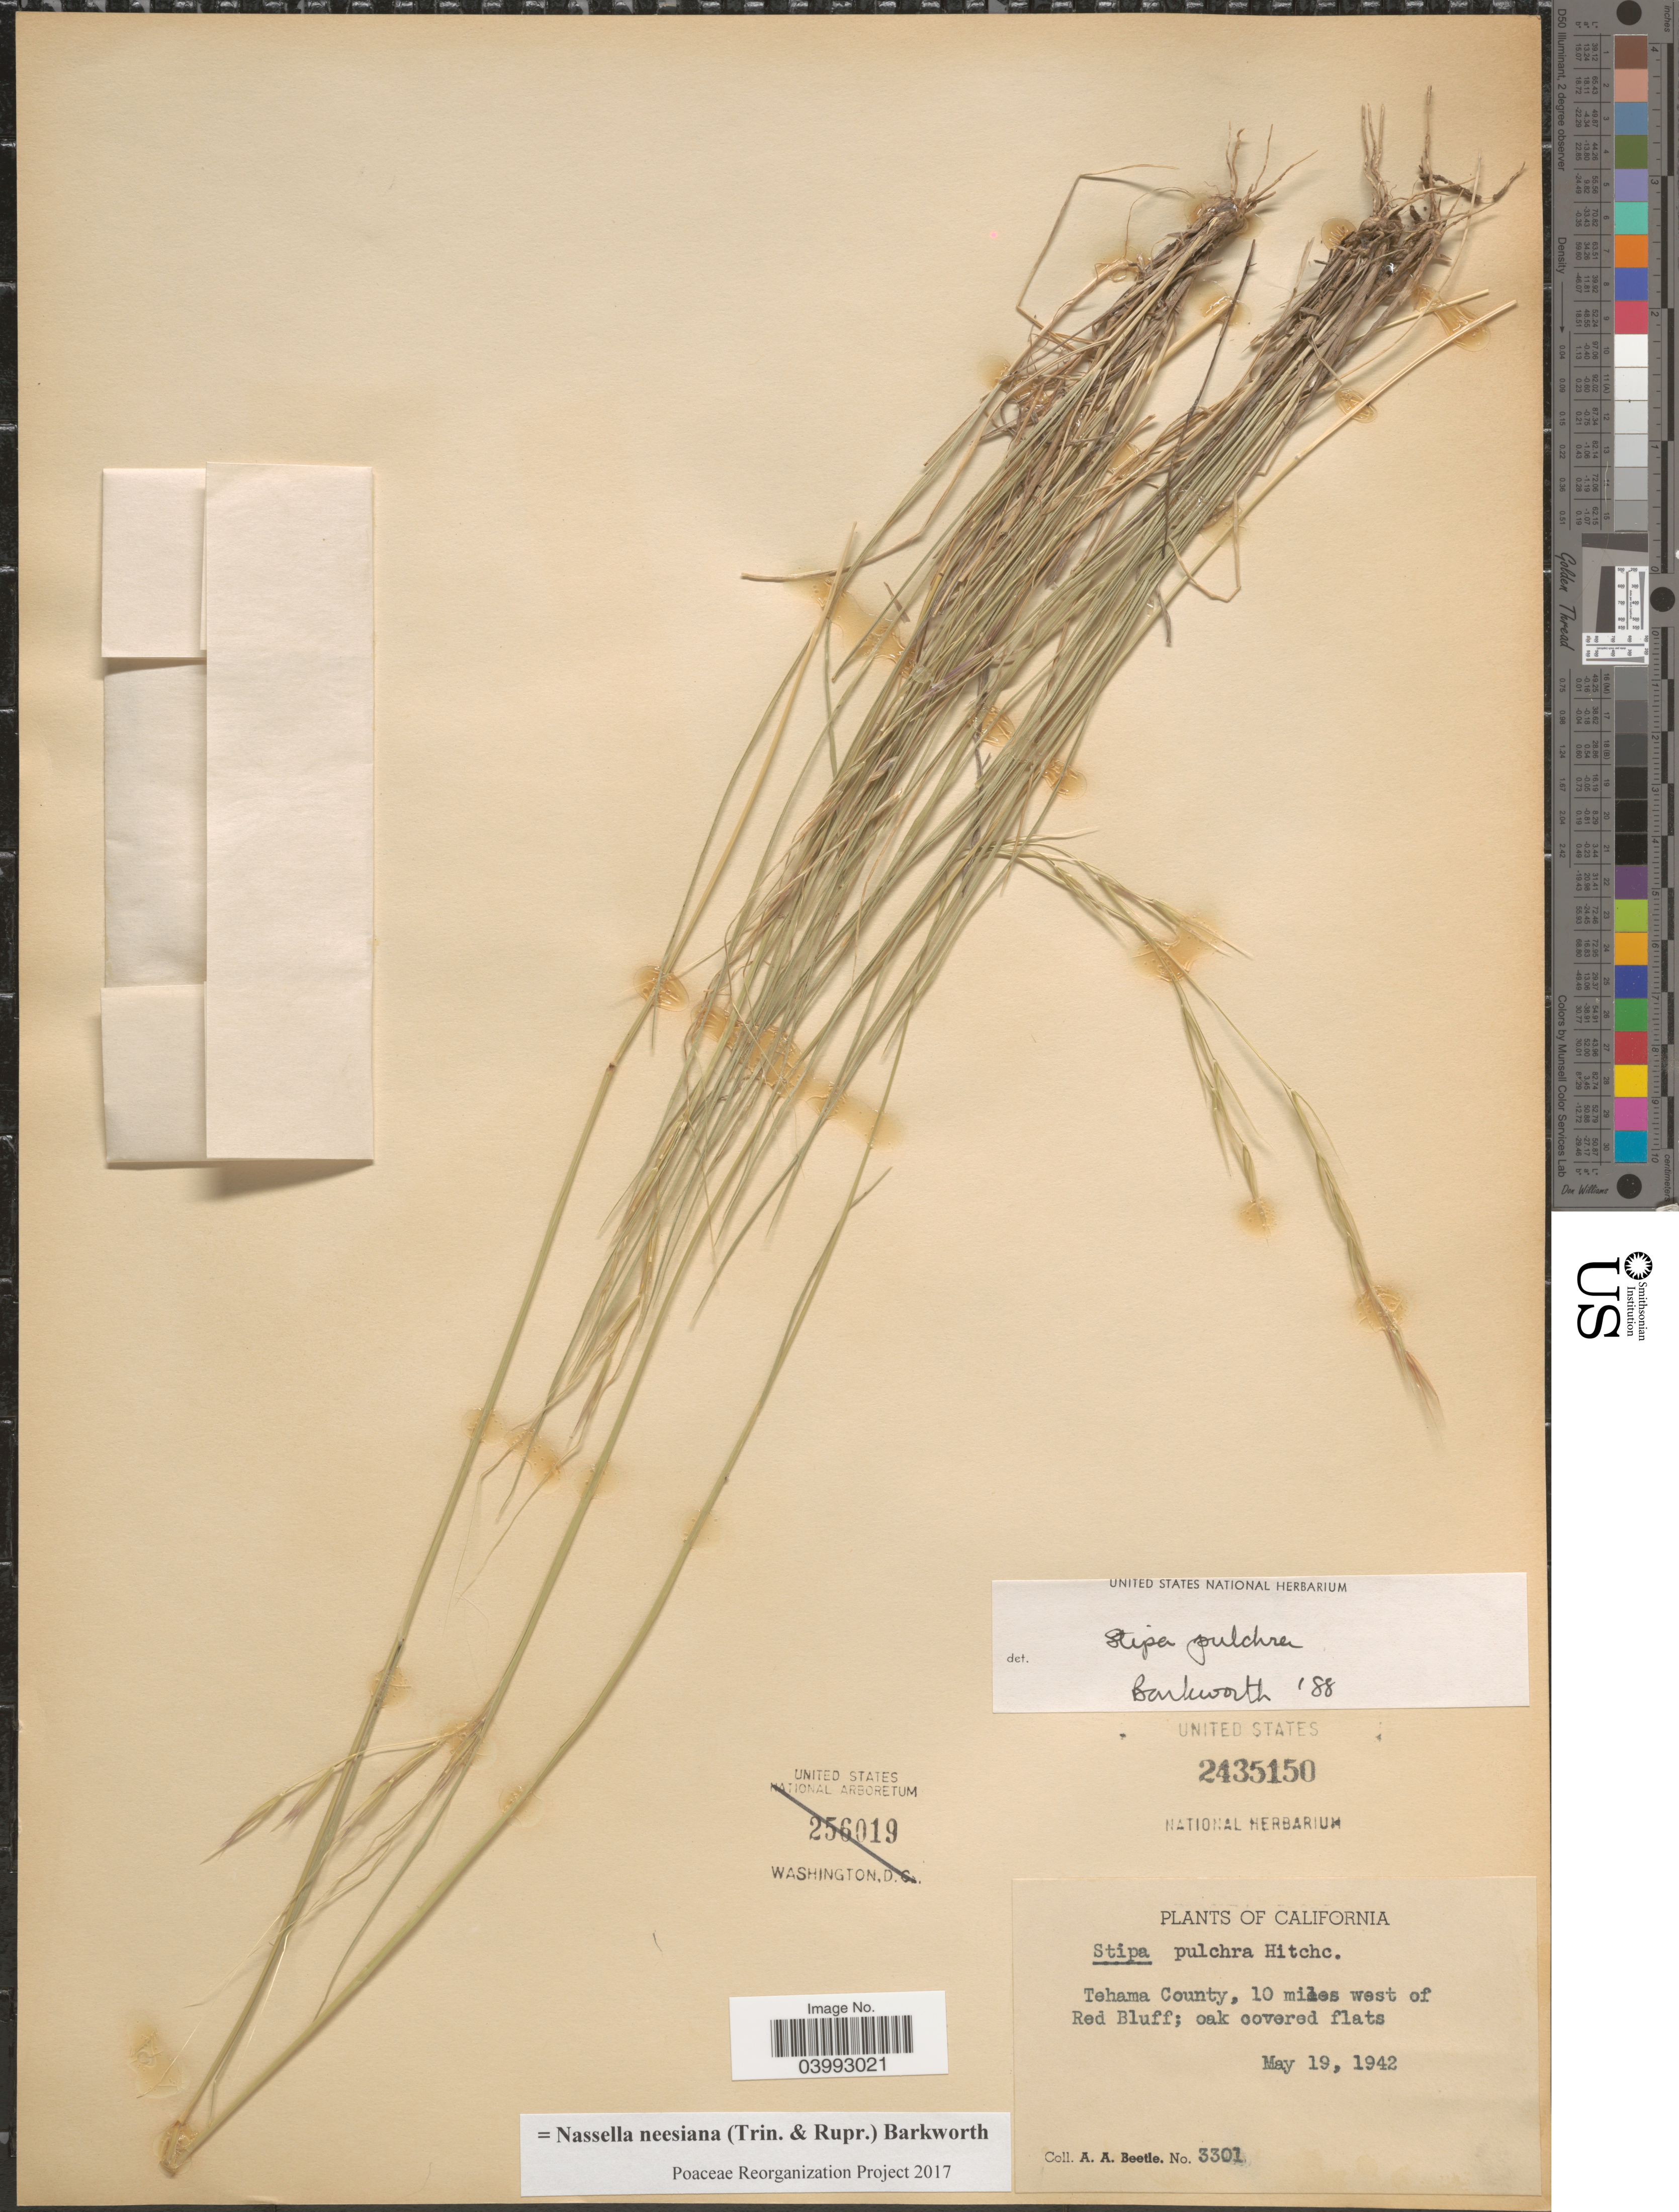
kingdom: Plantae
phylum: Tracheophyta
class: Liliopsida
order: Poales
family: Poaceae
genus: Nassella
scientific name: Nassella neesiana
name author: (Trin. & Rupr.) Barkworth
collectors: A. A. Beetle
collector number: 3301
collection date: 1942-05-19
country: United States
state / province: California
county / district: Tehama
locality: Tehama County, 10 miles west of Red Bluff.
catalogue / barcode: US 2435150